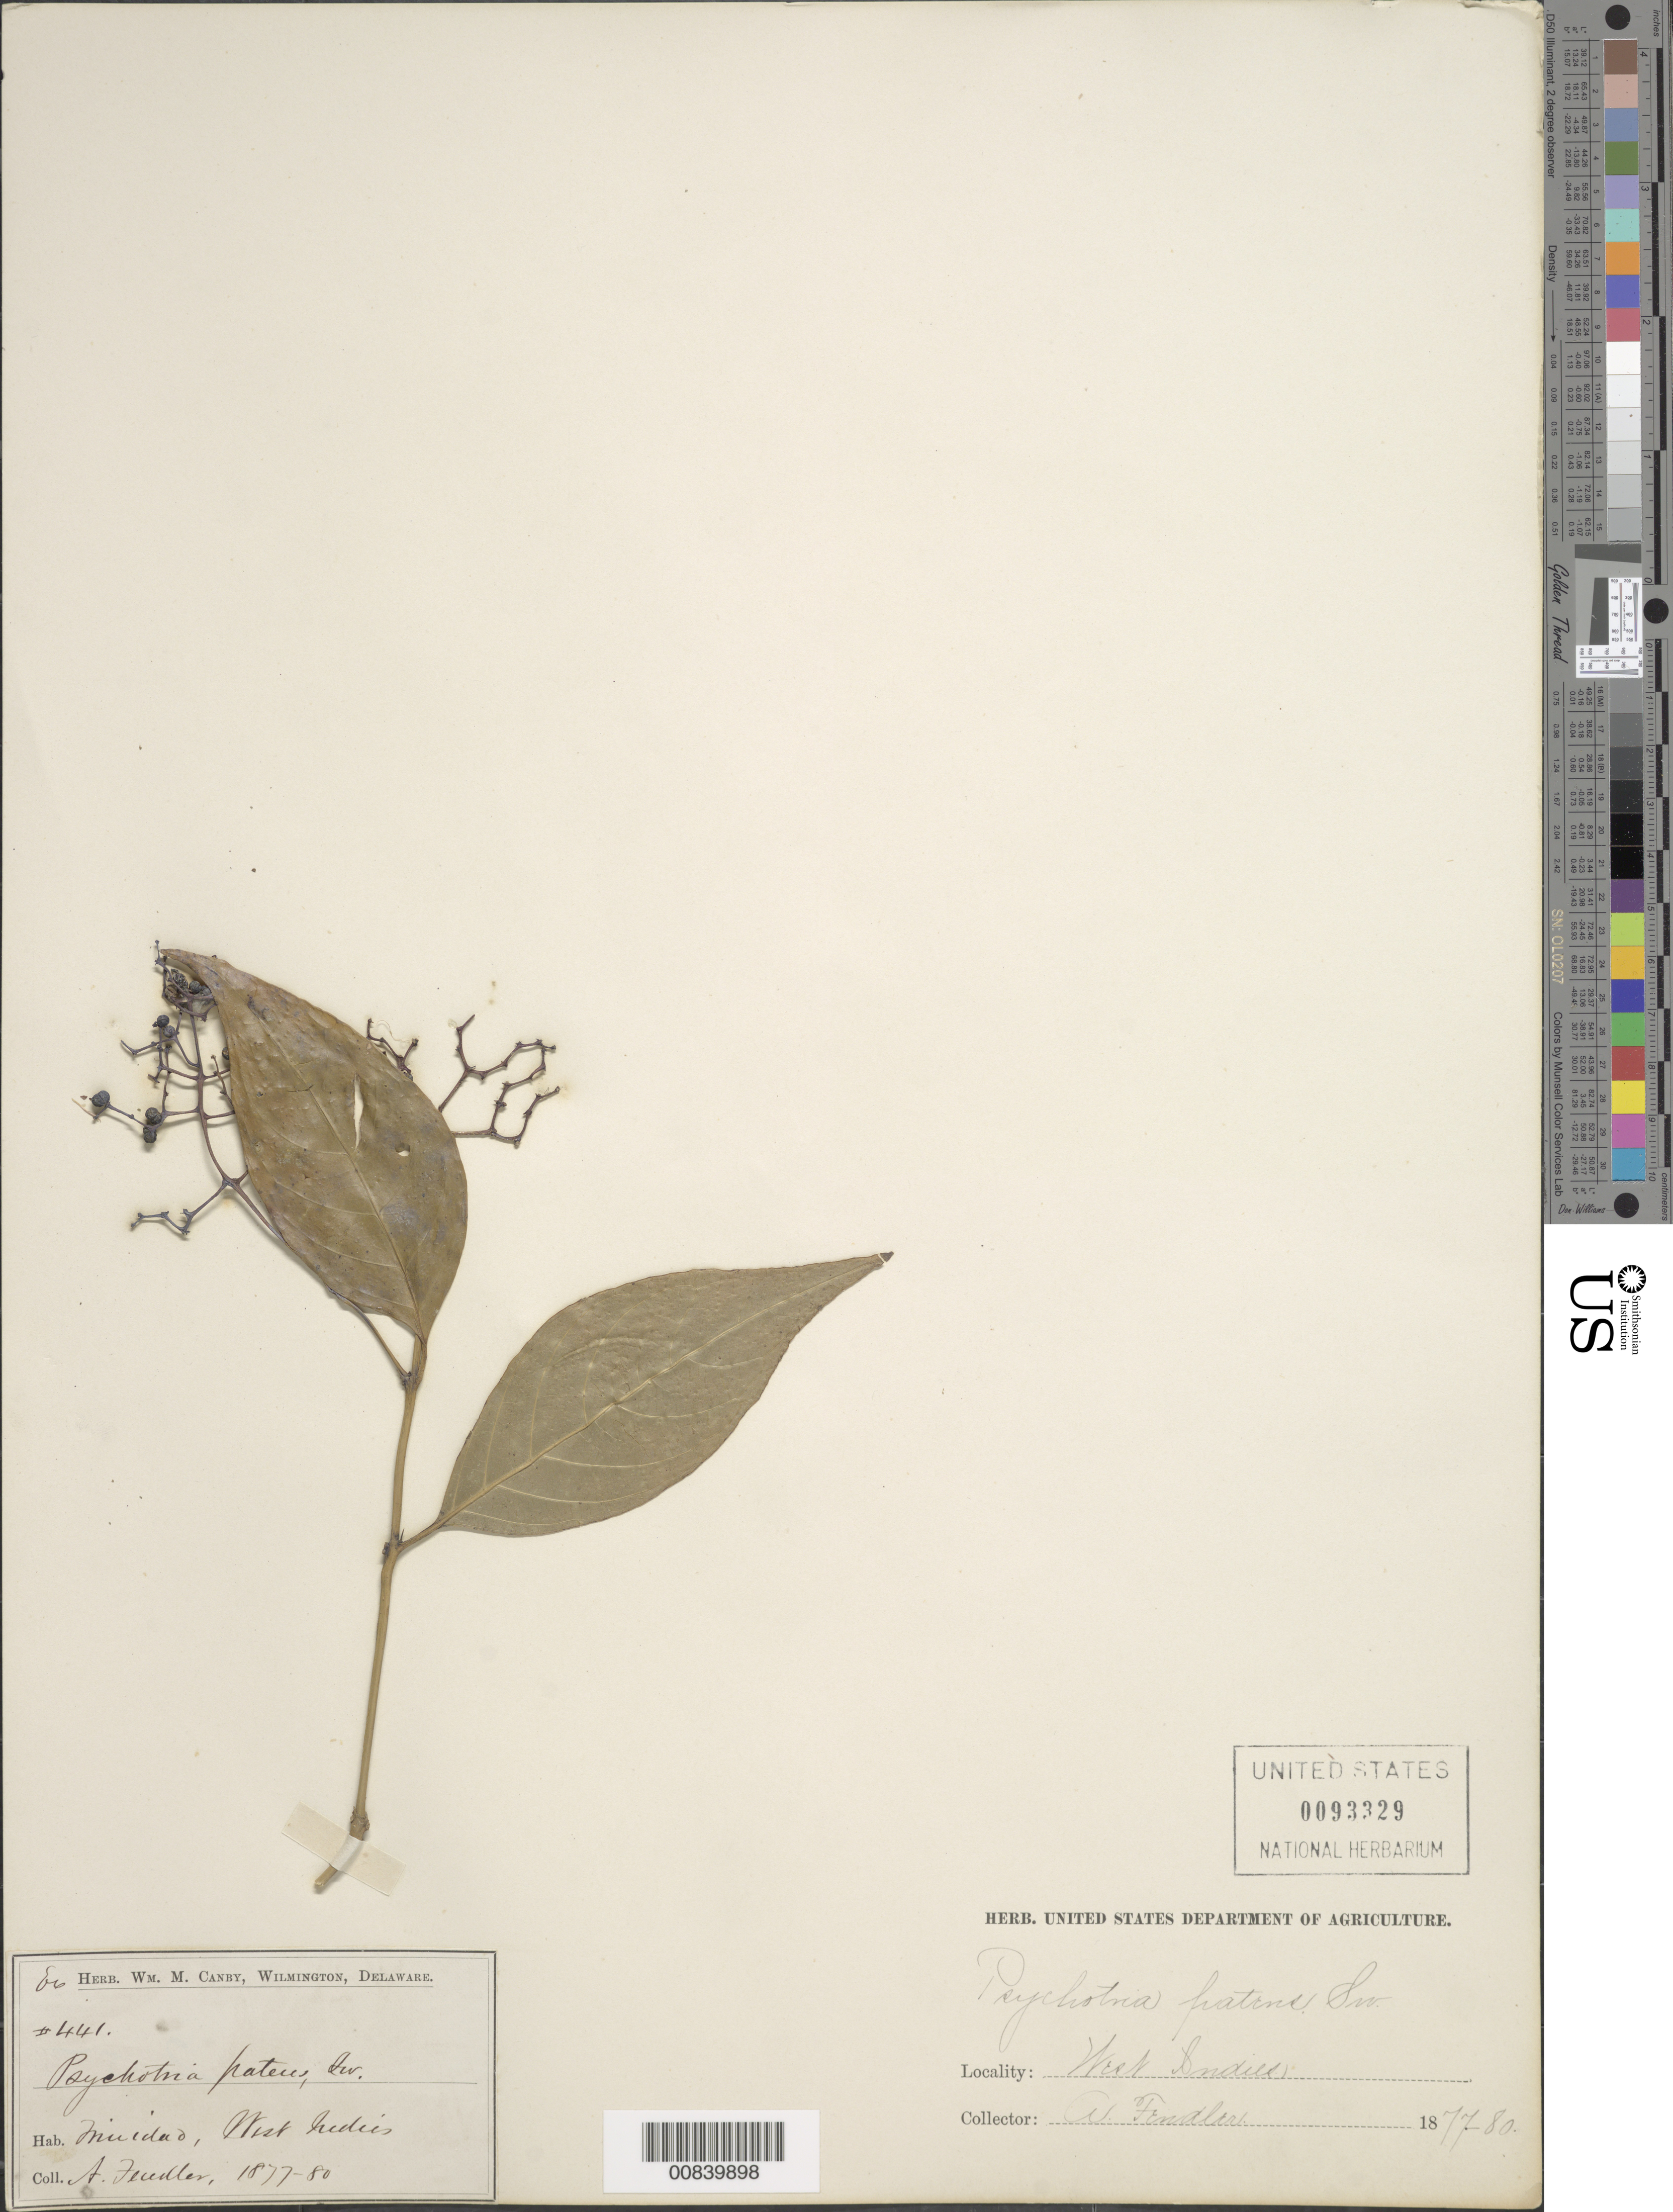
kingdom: Plantae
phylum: Tracheophyta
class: Magnoliopsida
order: Gentianales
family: Rubiaceae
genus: Psychotria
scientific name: Psychotria patens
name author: Sw.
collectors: A. Fendler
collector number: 441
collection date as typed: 1877 to -- --- 1880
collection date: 1877/1880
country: Trinidad and Tobago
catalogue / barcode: US 93329